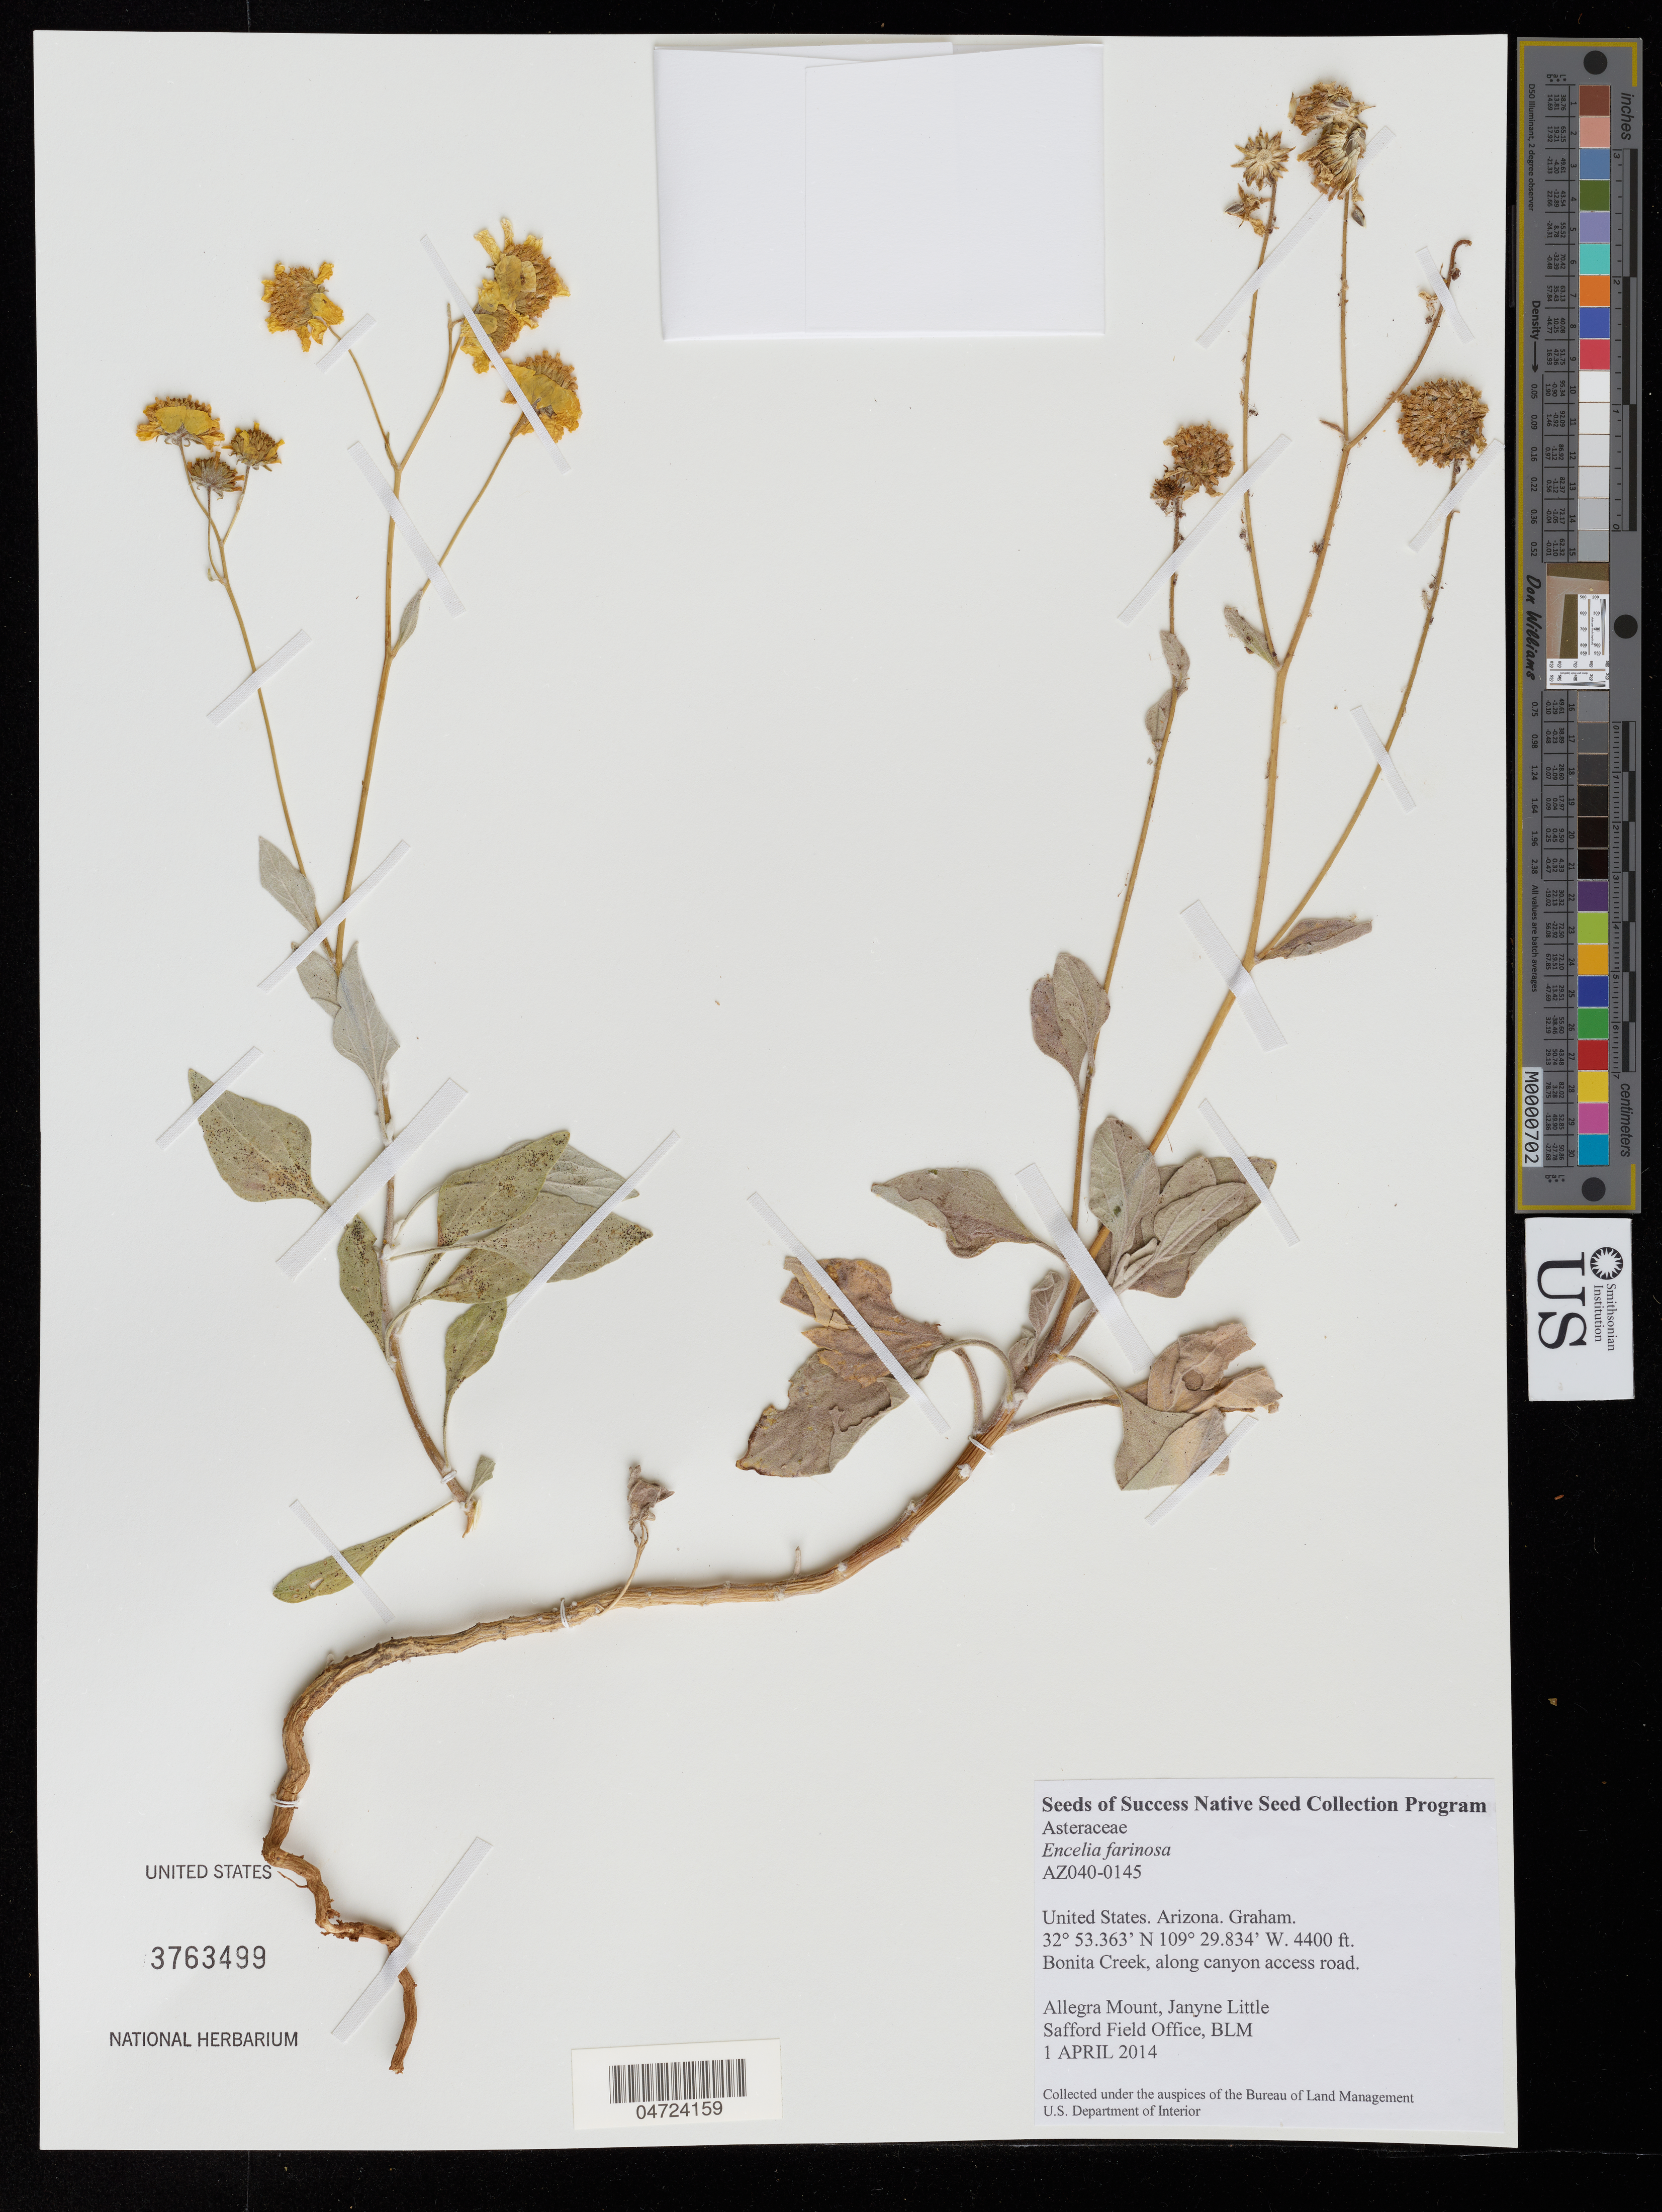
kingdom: Plantae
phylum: Tracheophyta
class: Magnoliopsida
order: Asterales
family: Asteraceae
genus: Encelia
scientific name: Encelia farinosa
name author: A. Gray ex Torr. in Emory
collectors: A. Mount & J. Little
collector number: AZ040-0145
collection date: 2014-04-01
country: United States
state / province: Arizona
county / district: Graham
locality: Graham. Bonita Creek, along canyon access road.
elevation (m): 1341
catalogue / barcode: US 3763499